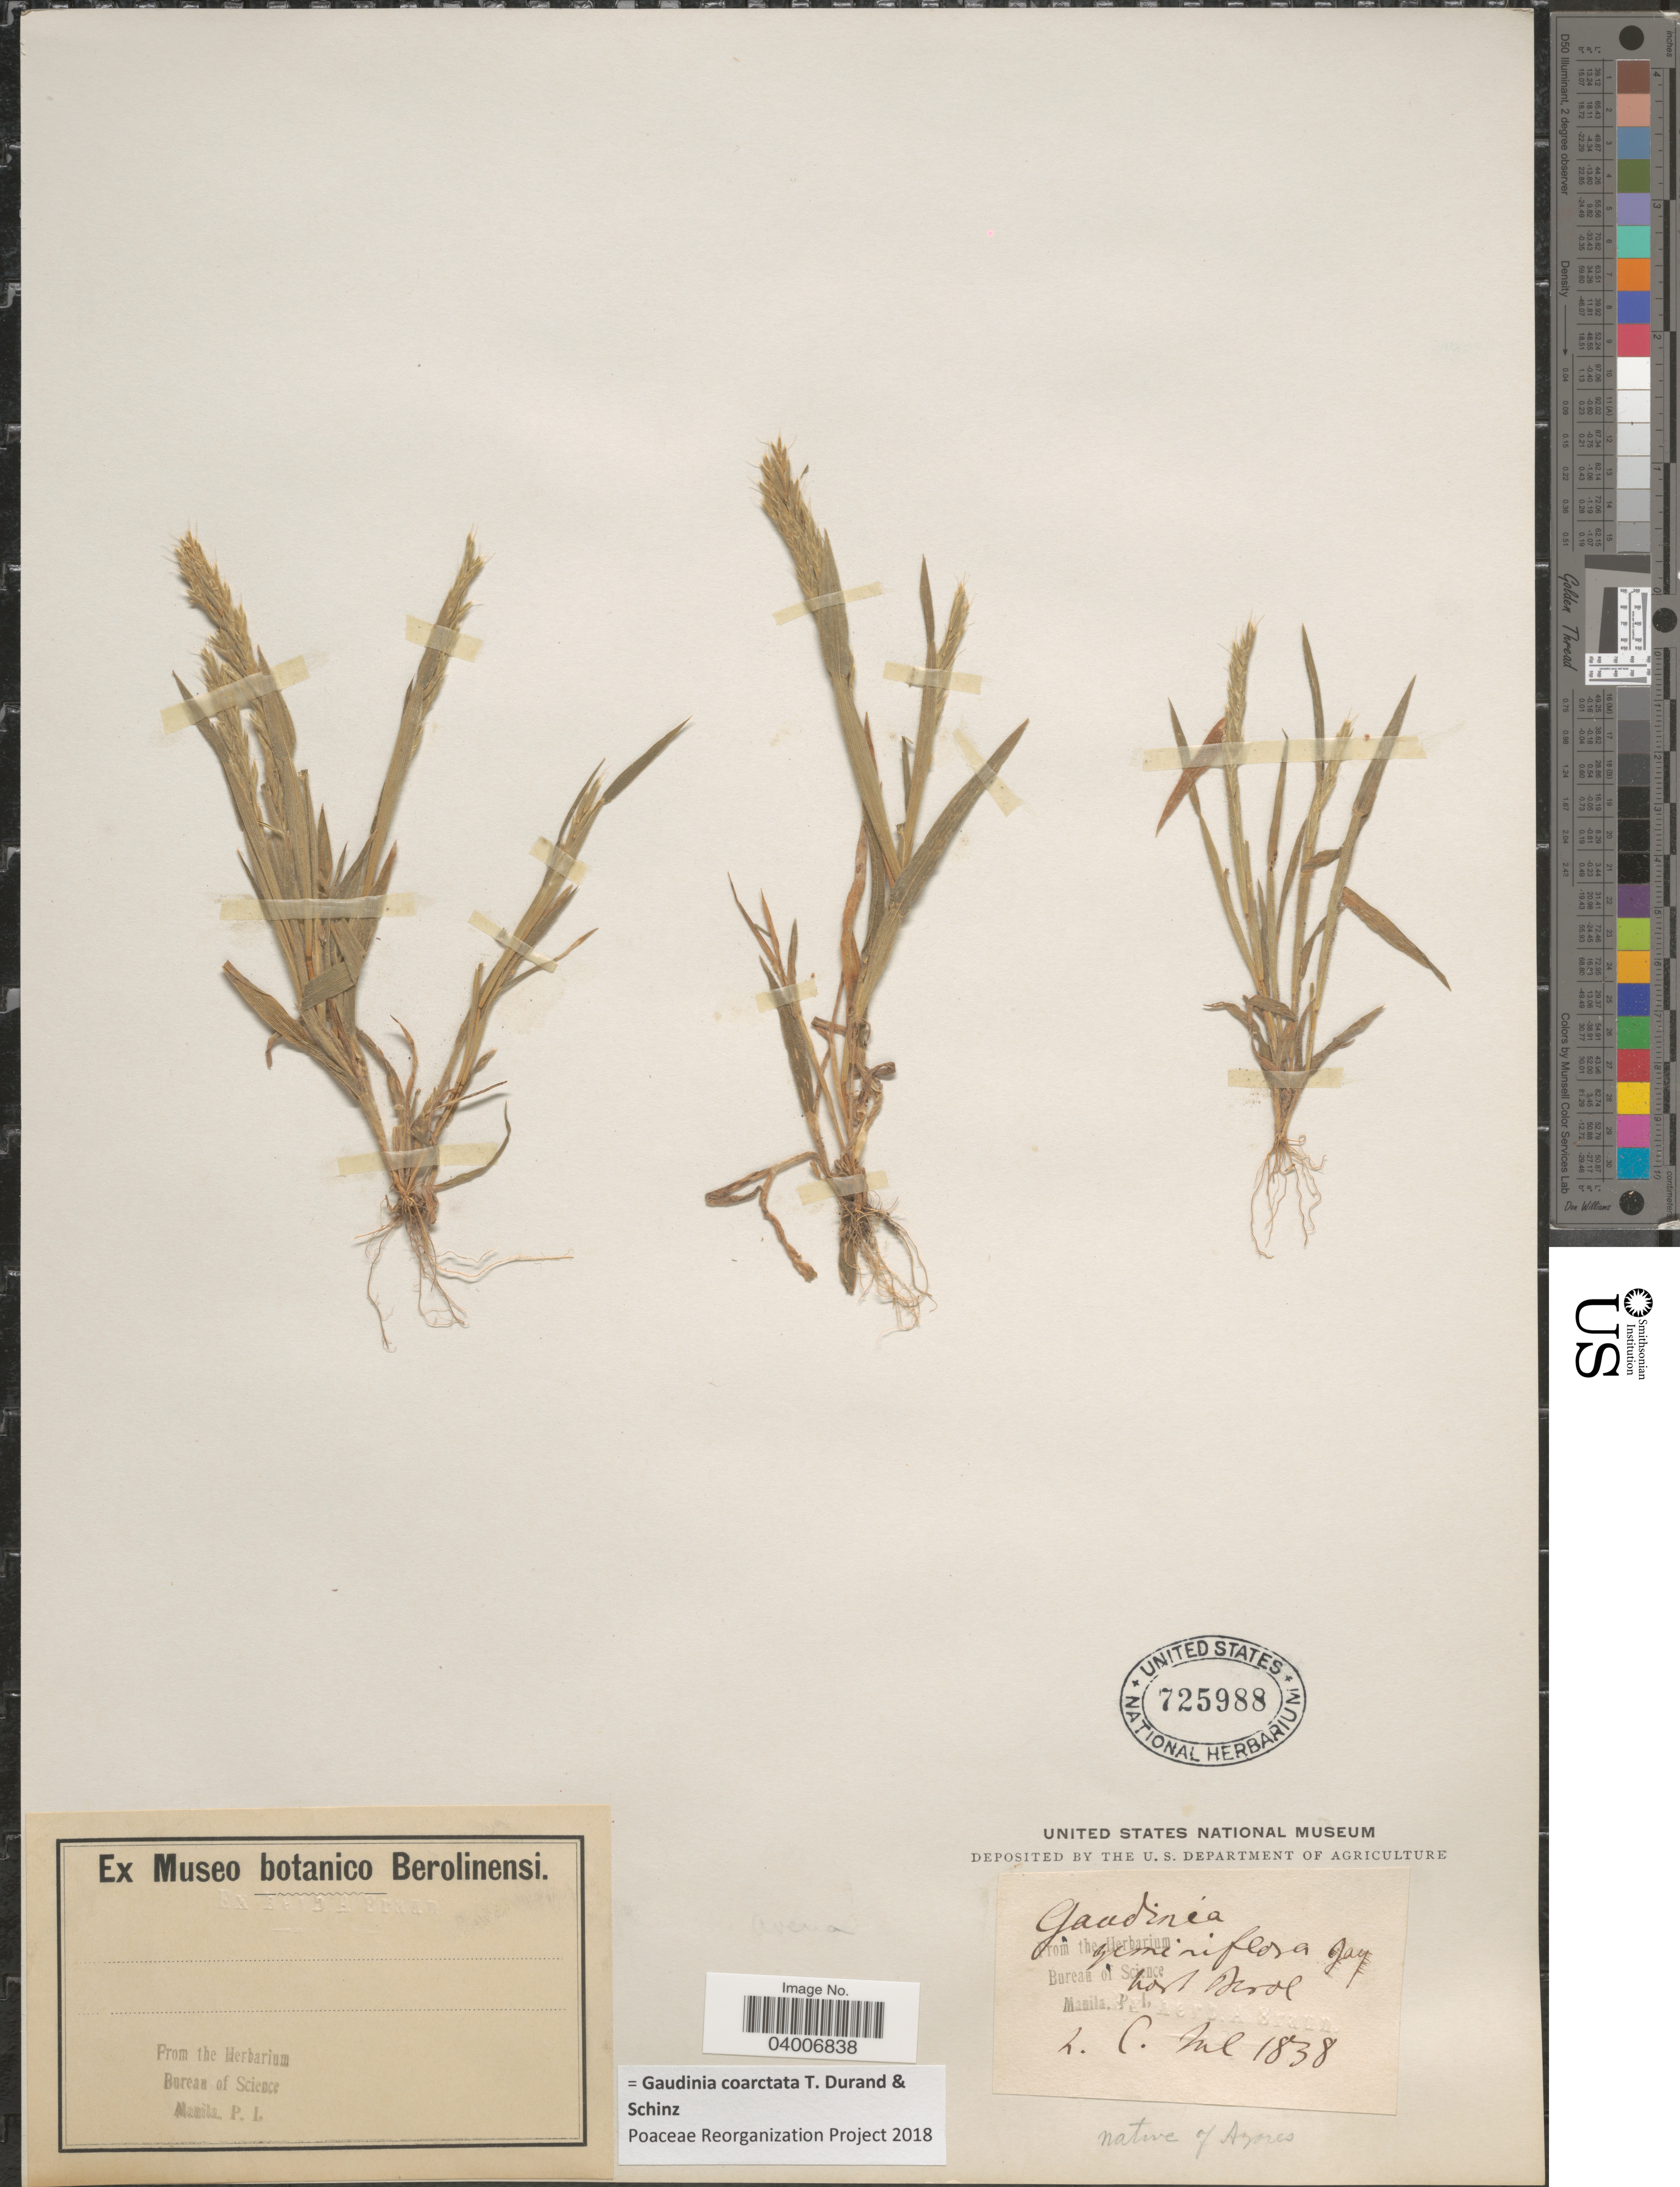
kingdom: Plantae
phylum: Tracheophyta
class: Liliopsida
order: Poales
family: Poaceae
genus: Gaudinia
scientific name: Gaudinia coarctata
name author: Durand & Schinz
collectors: L. C.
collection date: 1838-07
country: Austria / Italy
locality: Hort. Tirol.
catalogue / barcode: US 725988